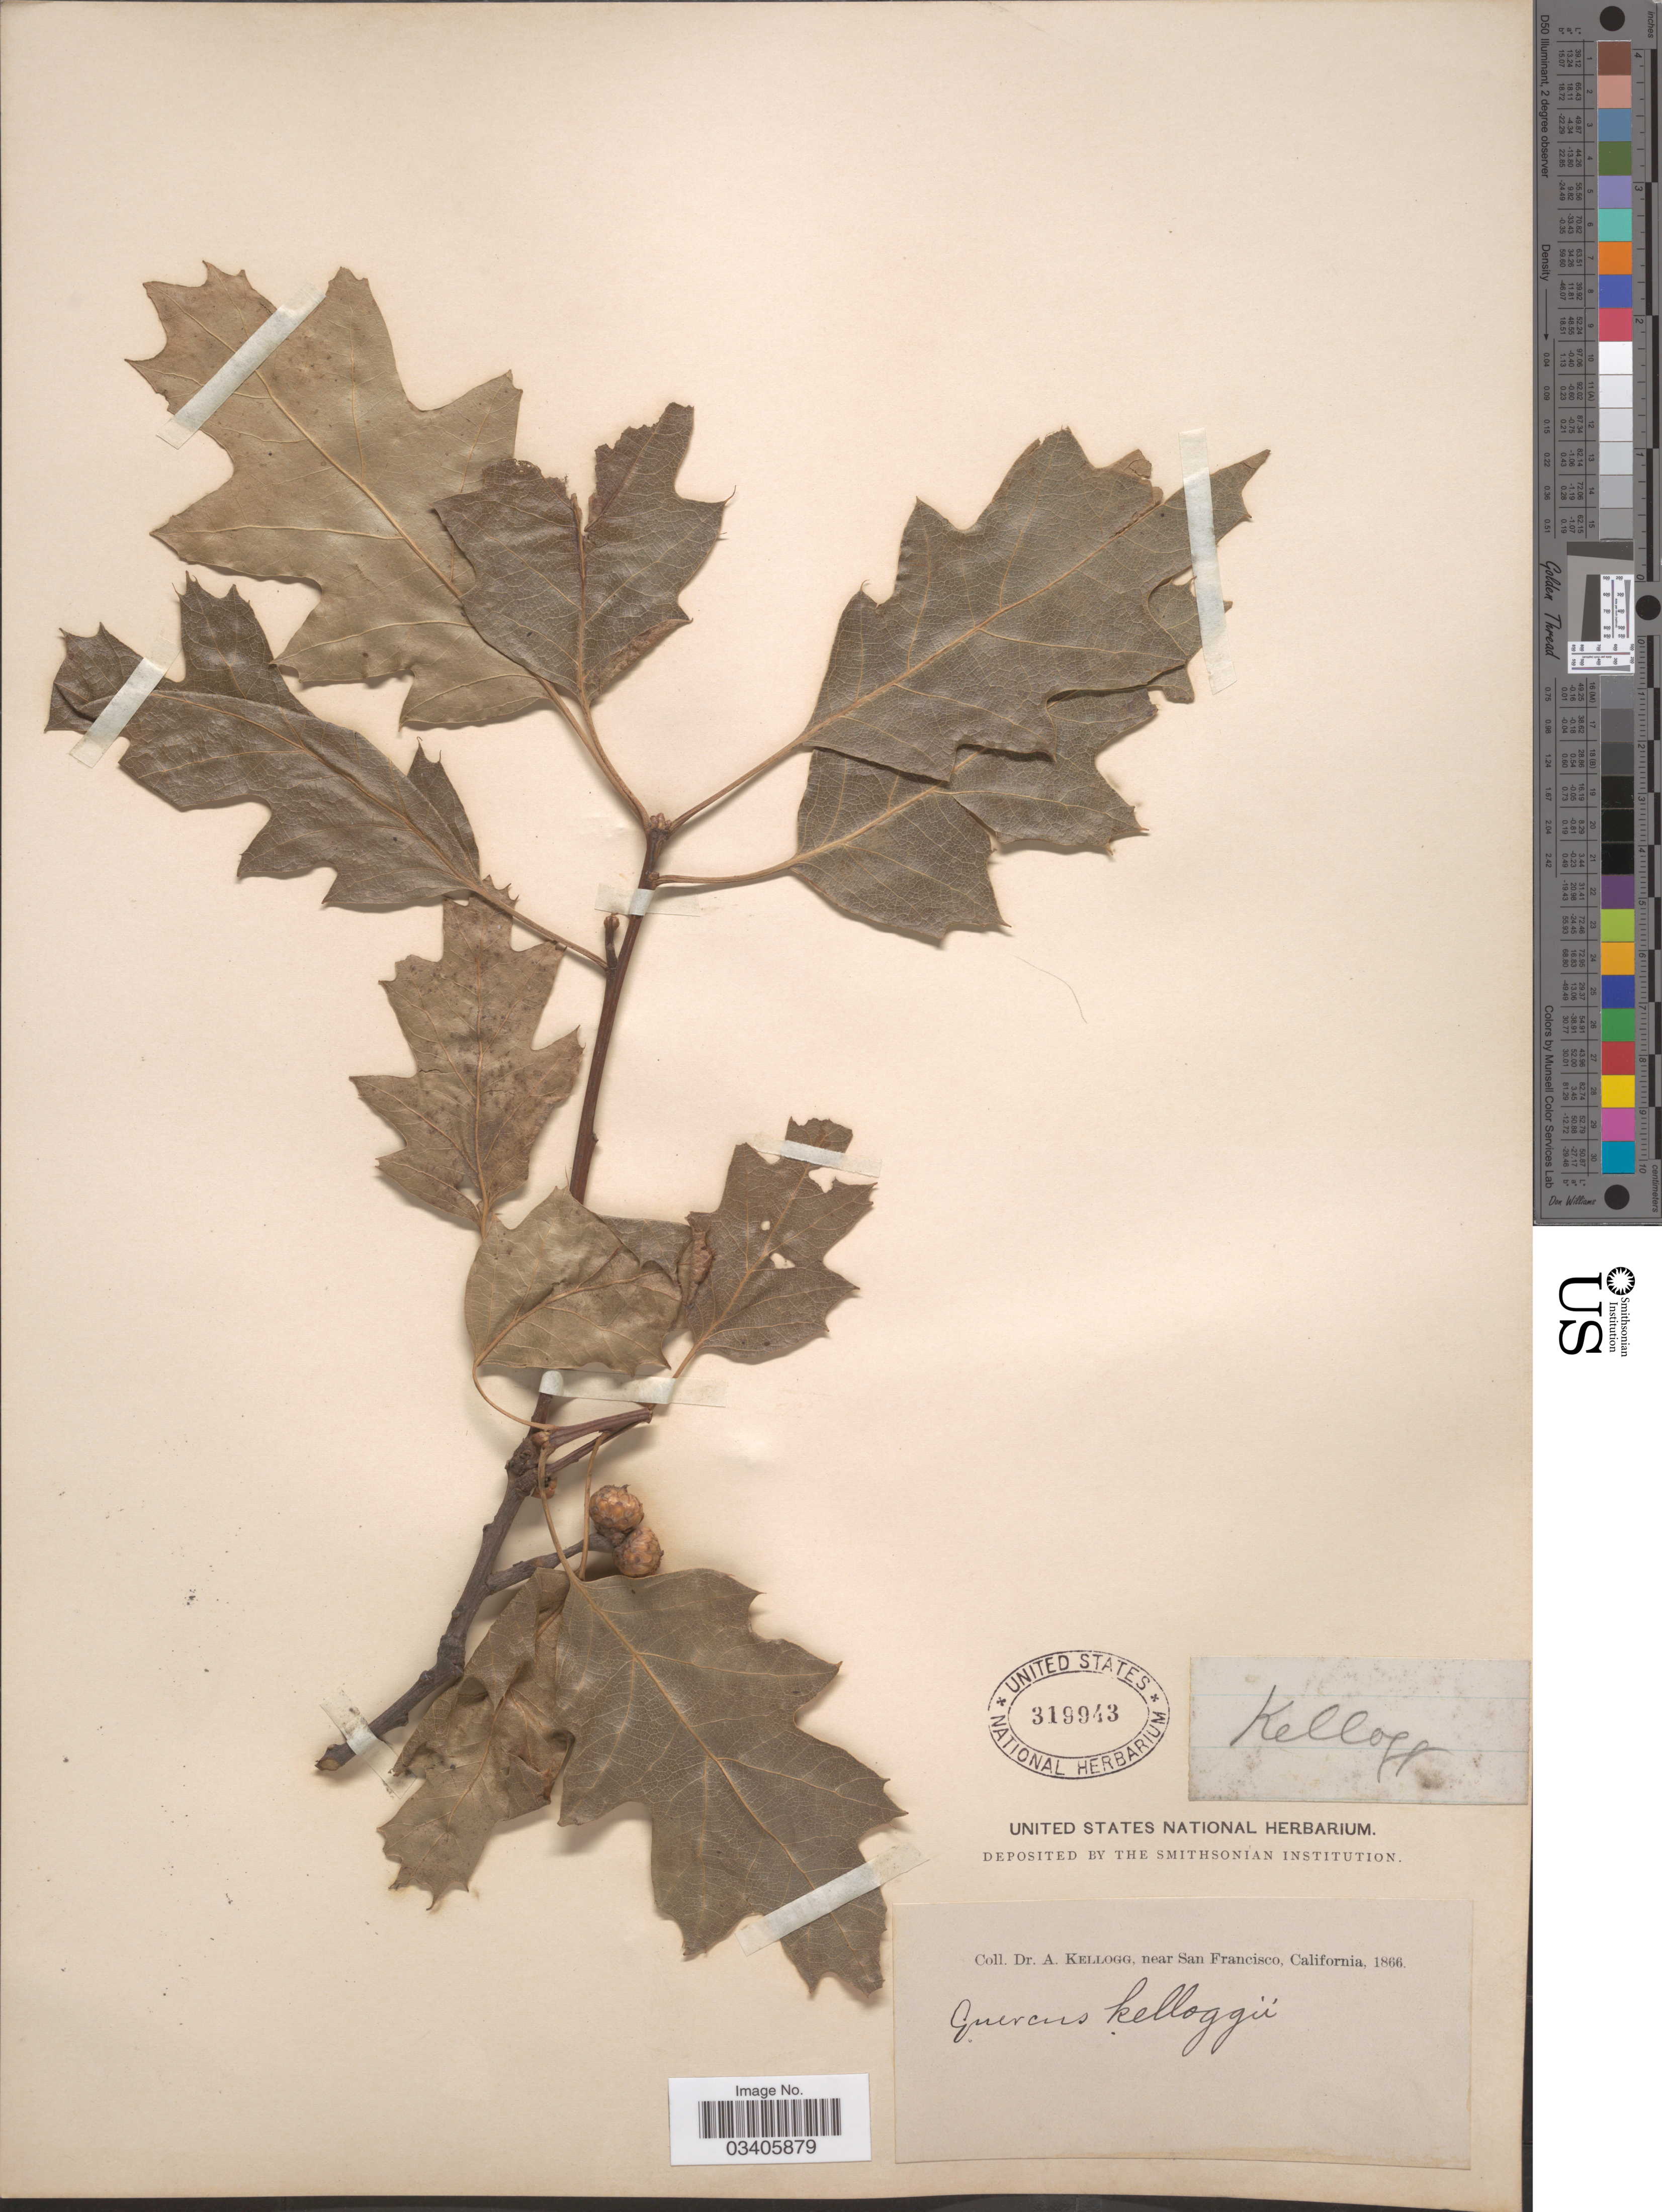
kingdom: Plantae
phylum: Tracheophyta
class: Magnoliopsida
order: Fagales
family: Fagaceae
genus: Quercus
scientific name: Quercus kelloggii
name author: Newb.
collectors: A. Kellogg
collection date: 1866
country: United States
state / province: California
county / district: San Francisco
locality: Near San Francisco.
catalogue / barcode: US 319943